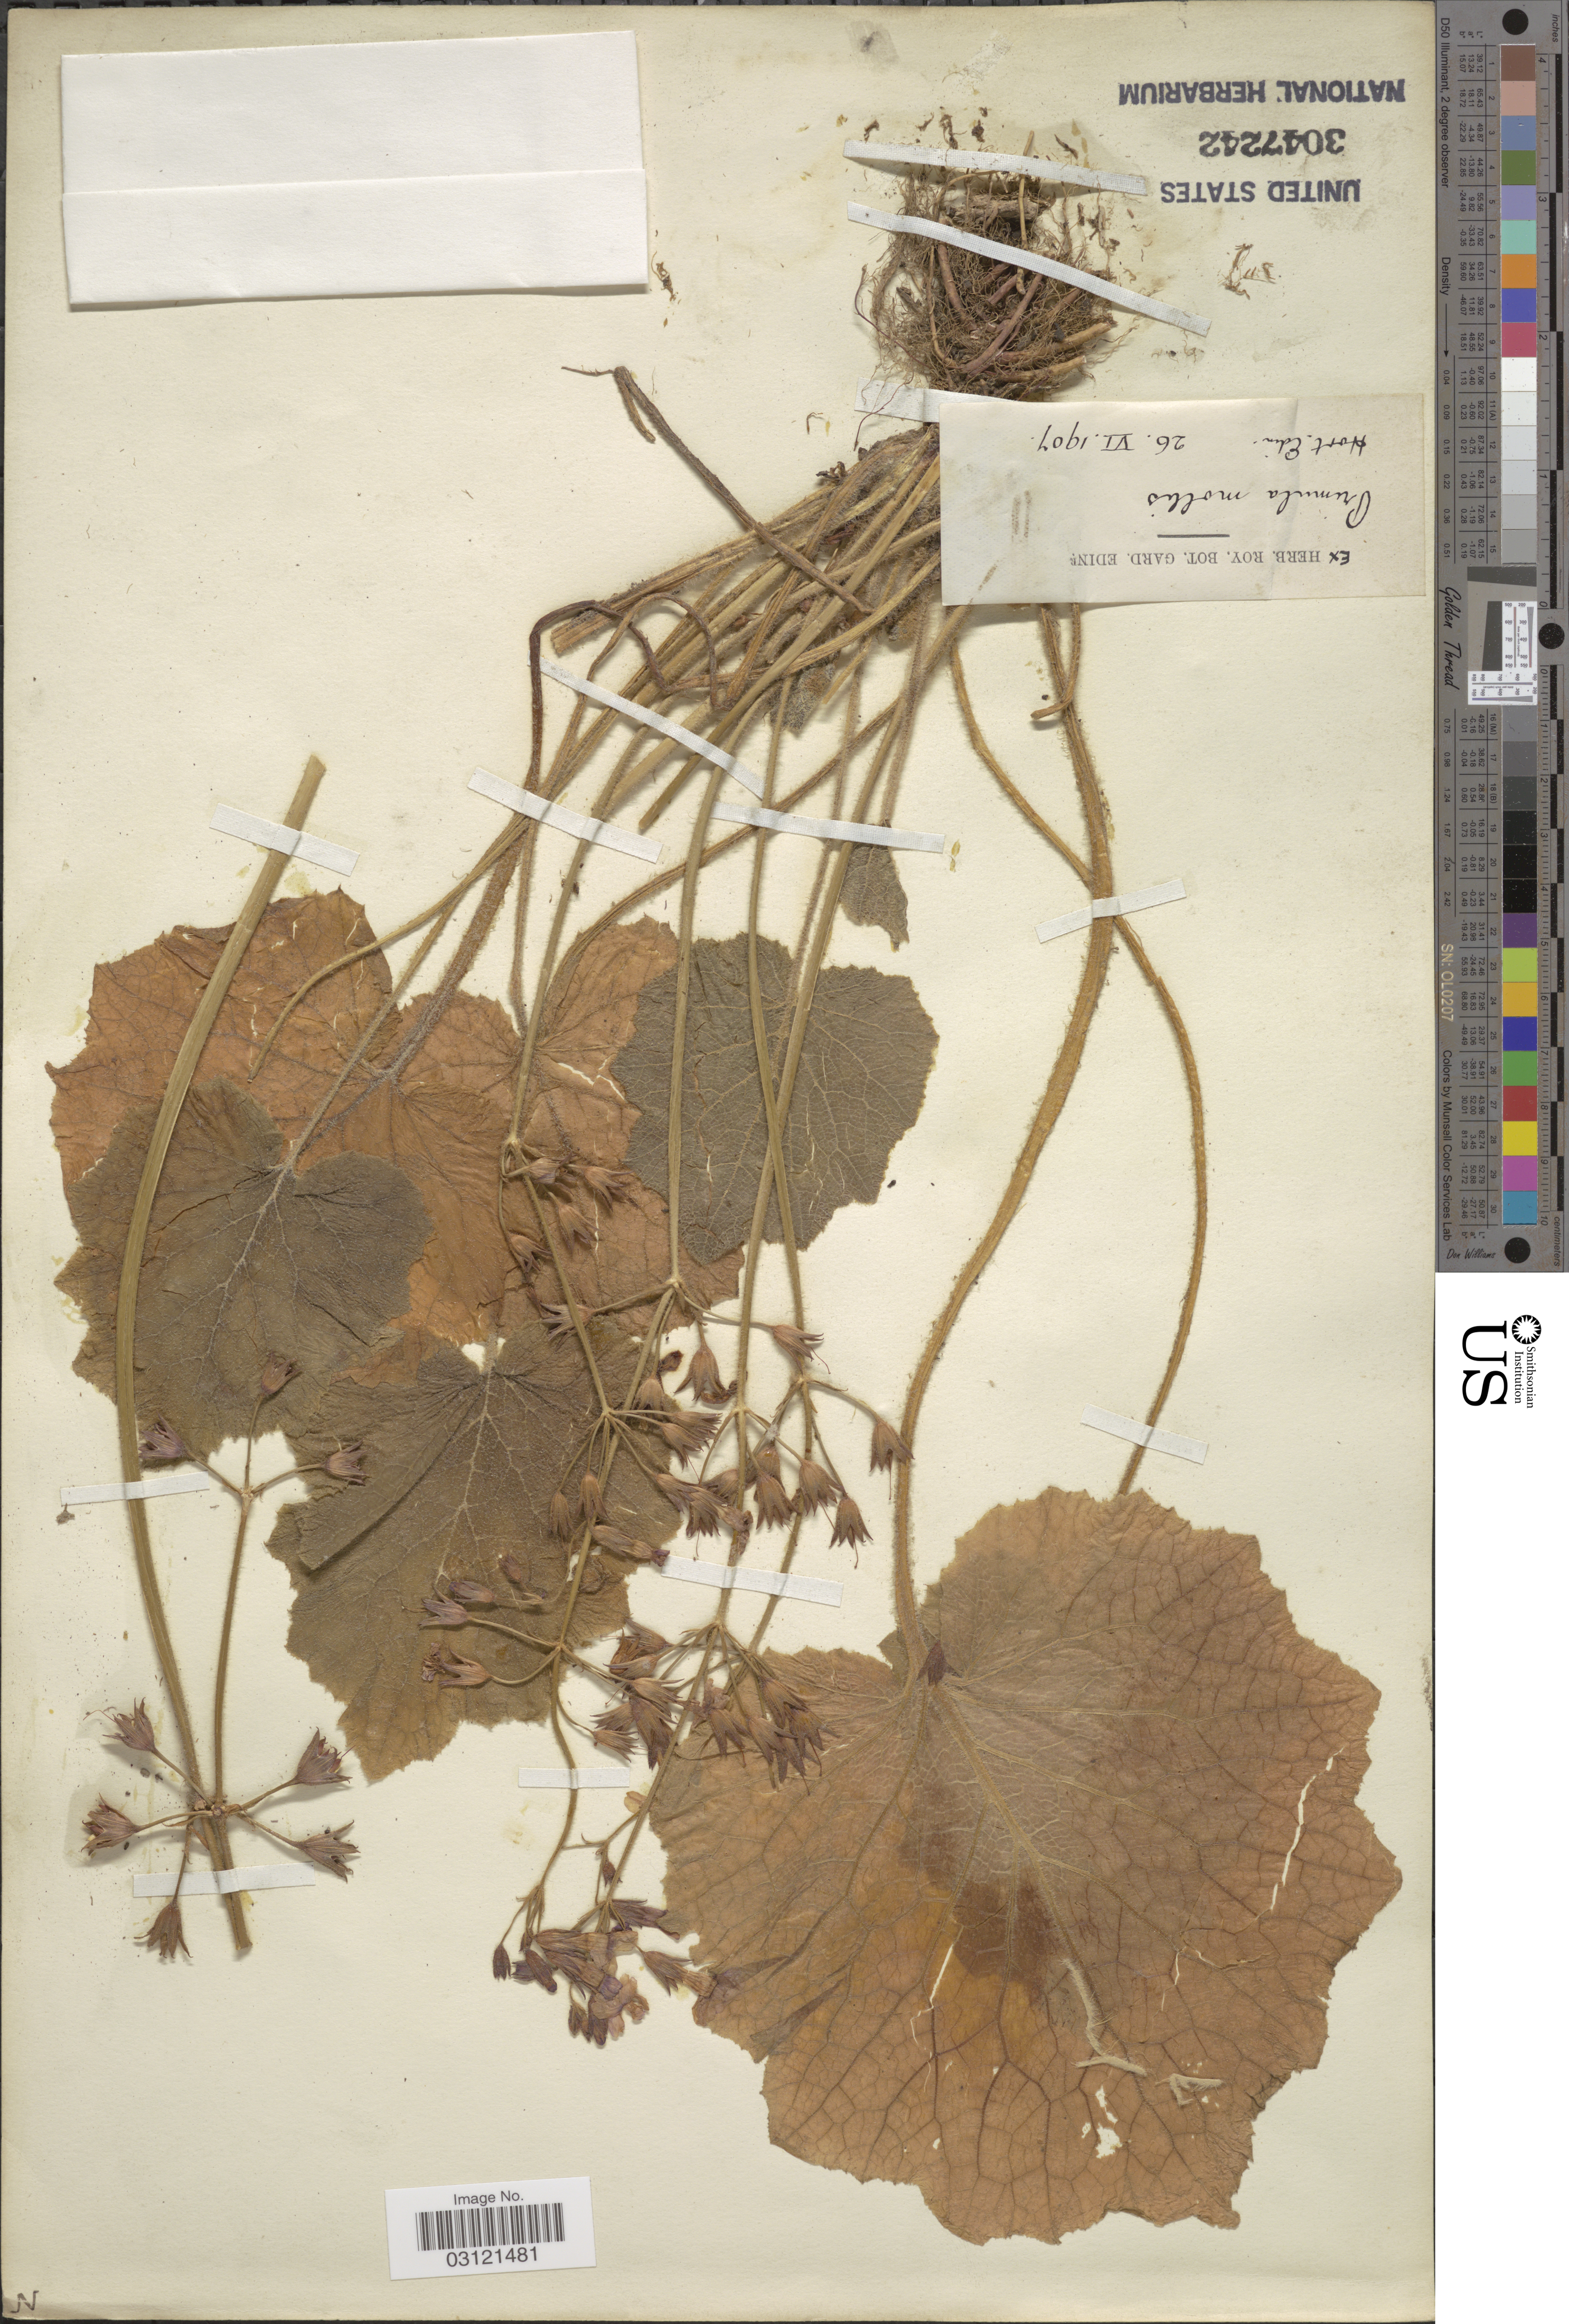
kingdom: Plantae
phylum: Tracheophyta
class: Magnoliopsida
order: Ericales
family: Primulaceae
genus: Primula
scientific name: Primula mollis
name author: Nutt. ex Hook.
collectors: Royal Botanic Garden Edinburgh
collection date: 1907-06-26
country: United Kingdom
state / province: Scotland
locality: Hort. Edin.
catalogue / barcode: US 3047242